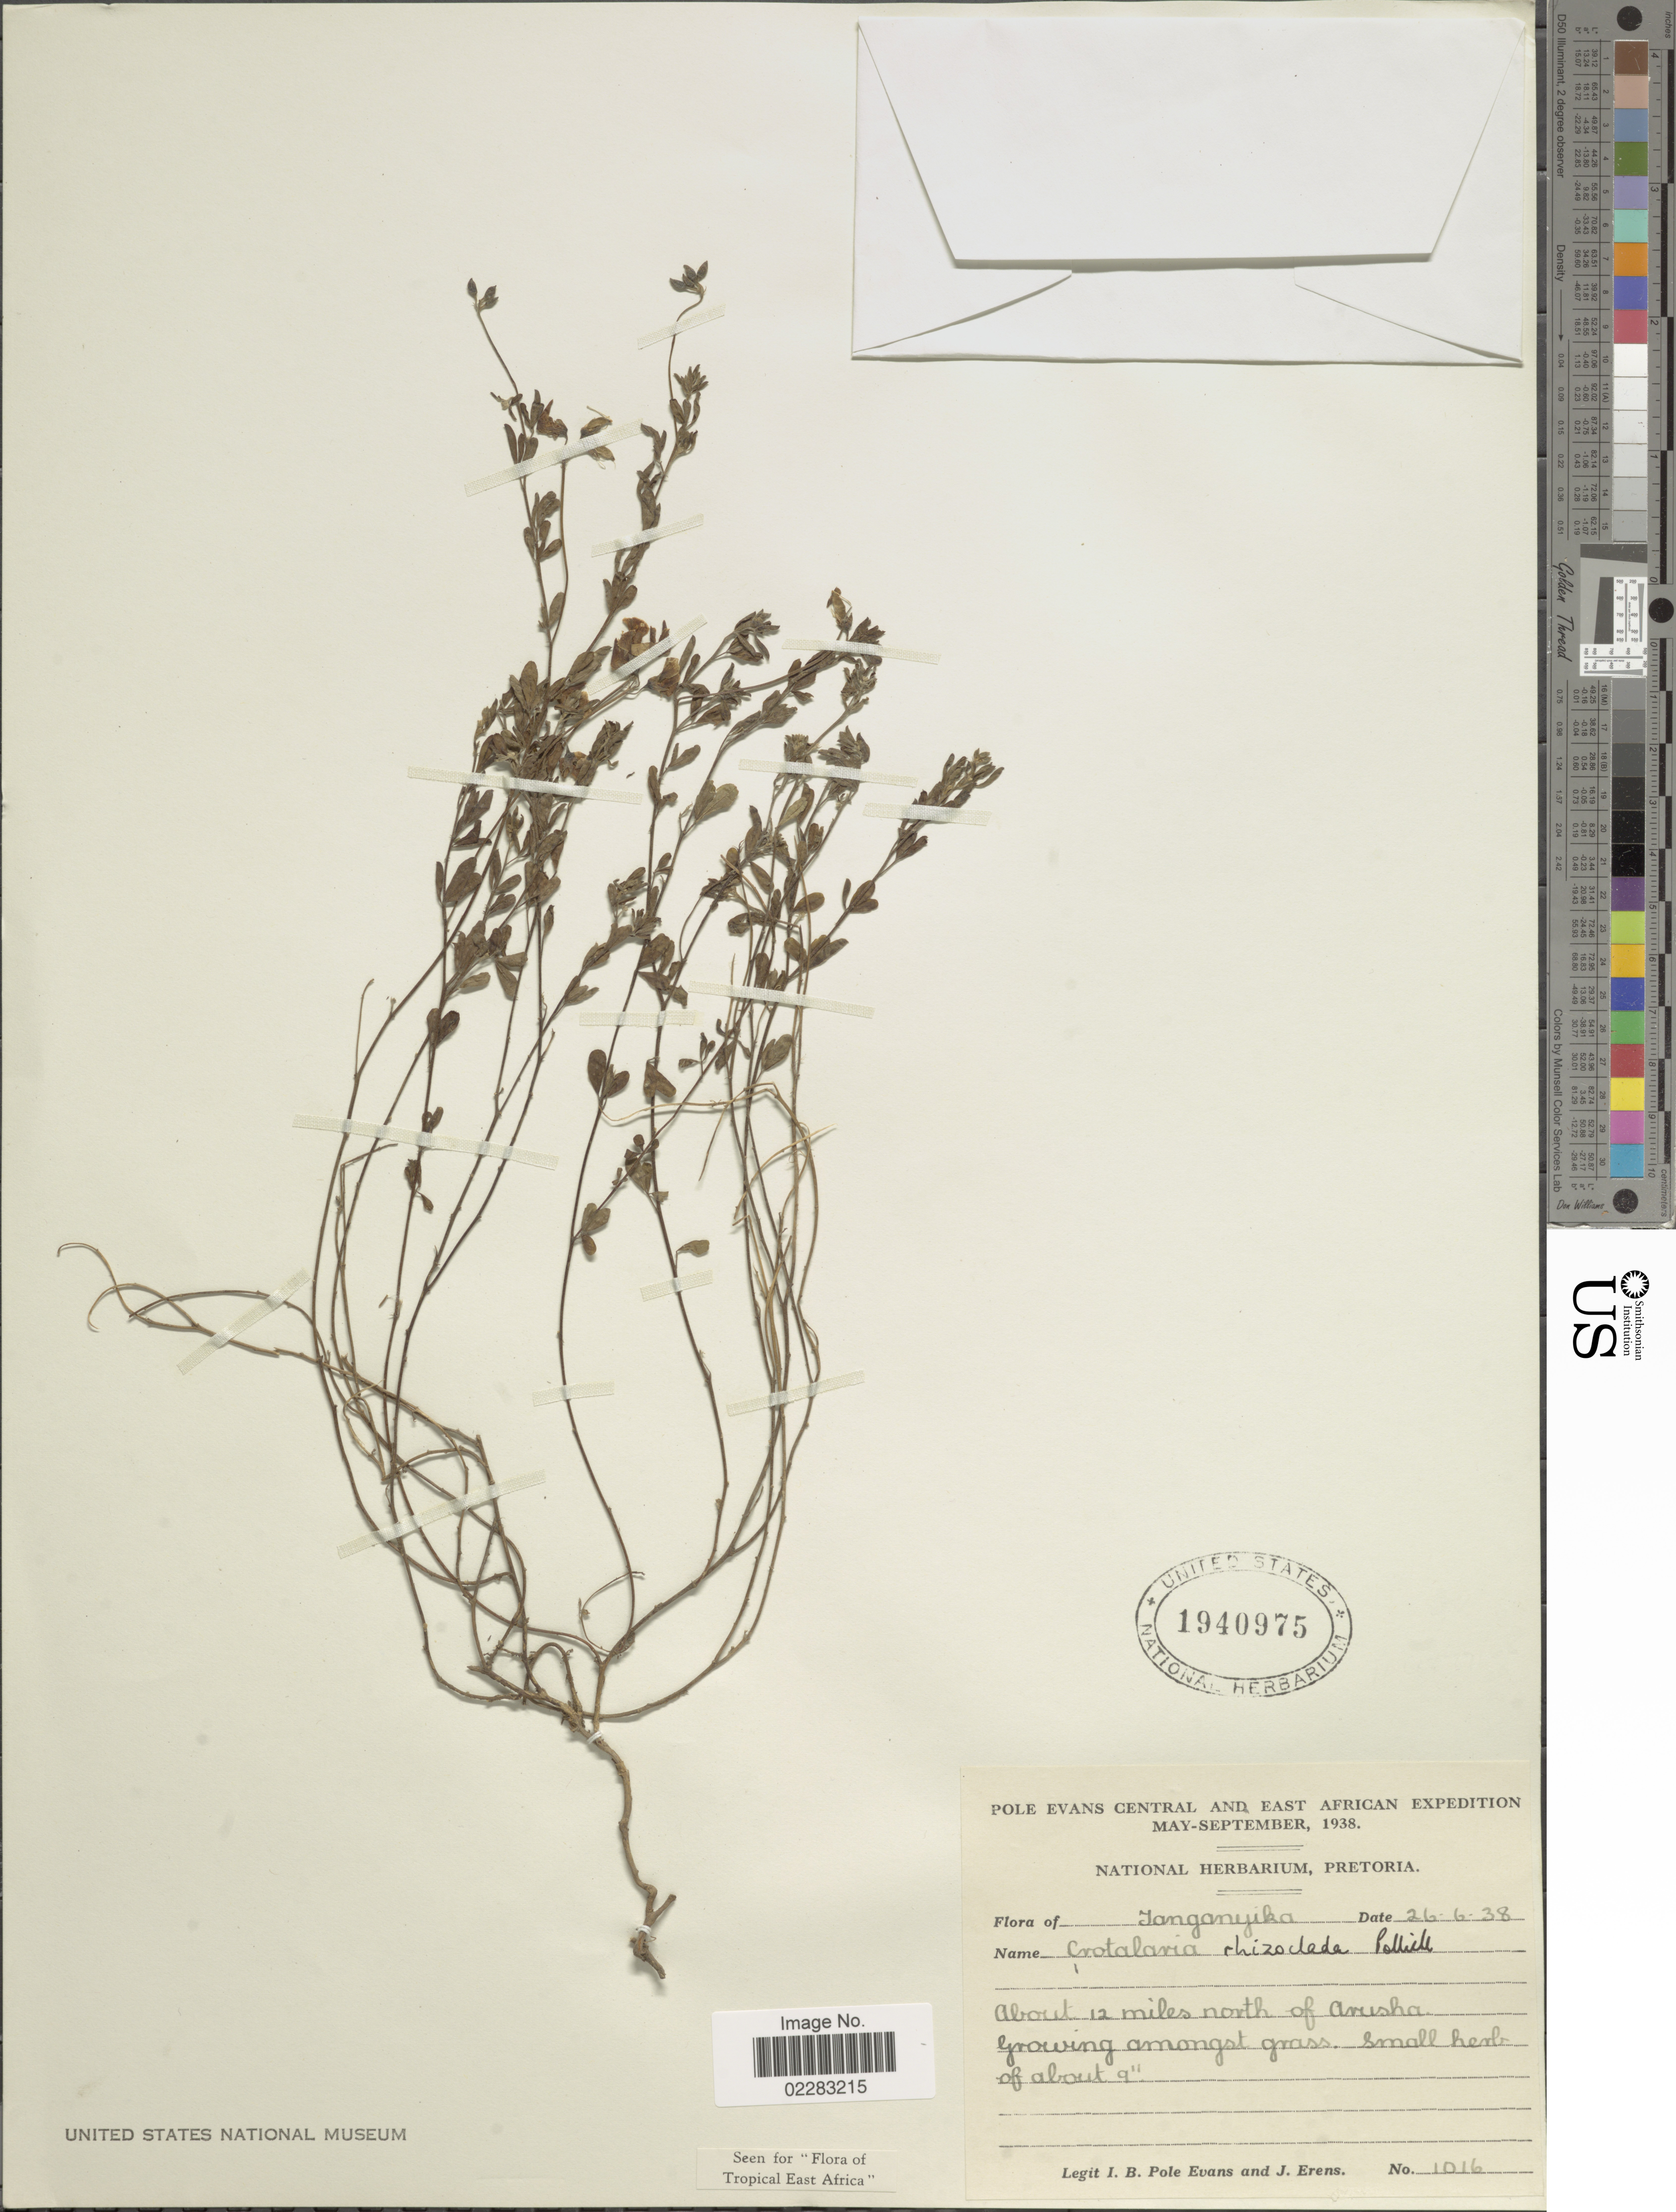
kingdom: Plantae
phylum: Tracheophyta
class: Magnoliopsida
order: Fabales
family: Fabaceae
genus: Crotalaria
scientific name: Crotalaria rhizoclada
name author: Polhill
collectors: I. B. Pole-Evans & J. Erens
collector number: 1016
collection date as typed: Transcribed d/m/y: 26/6/38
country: Tanzania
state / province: Arusha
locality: Tanganyika, about 12 miles north of Arusha.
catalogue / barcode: US 1940975